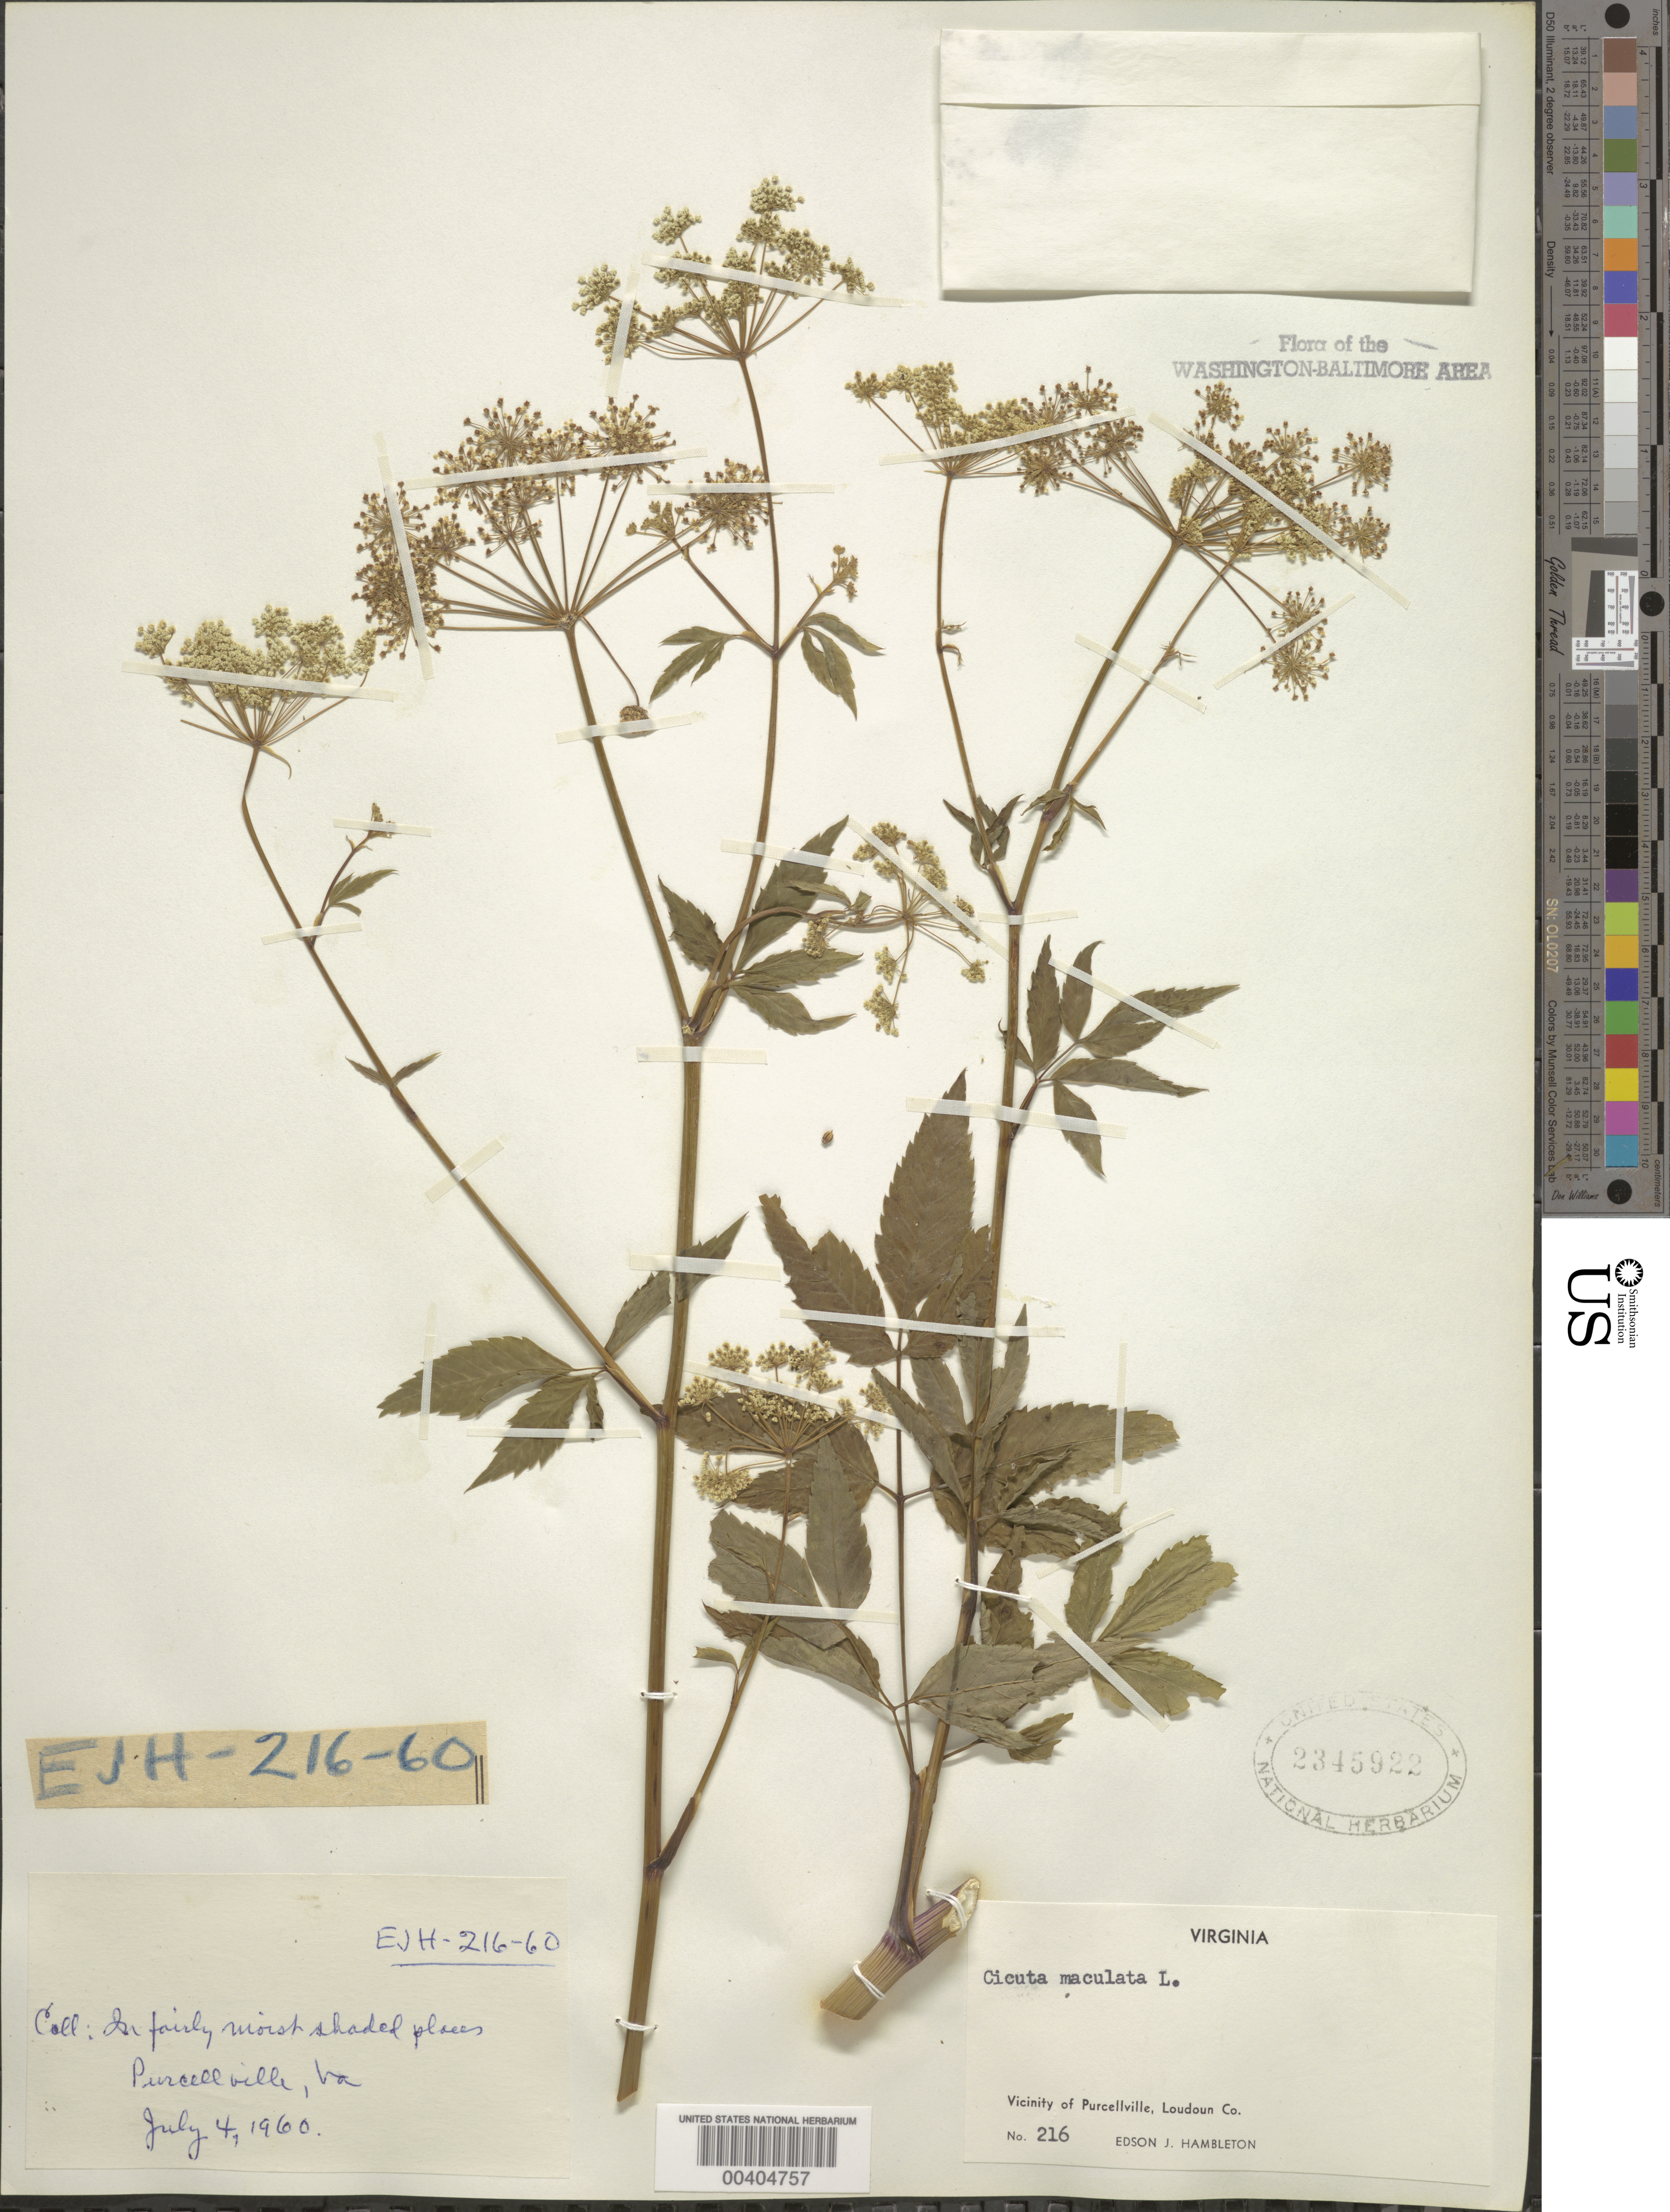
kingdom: Plantae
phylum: Tracheophyta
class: Magnoliopsida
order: Apiales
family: Apiaceae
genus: Cicuta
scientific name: Cicuta maculata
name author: L.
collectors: E. Hambleton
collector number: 216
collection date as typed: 04 Jul 1960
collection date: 1960-07-04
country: United States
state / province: Virginia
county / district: Loudoun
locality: Purcellville vicinity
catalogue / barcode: US 2345922